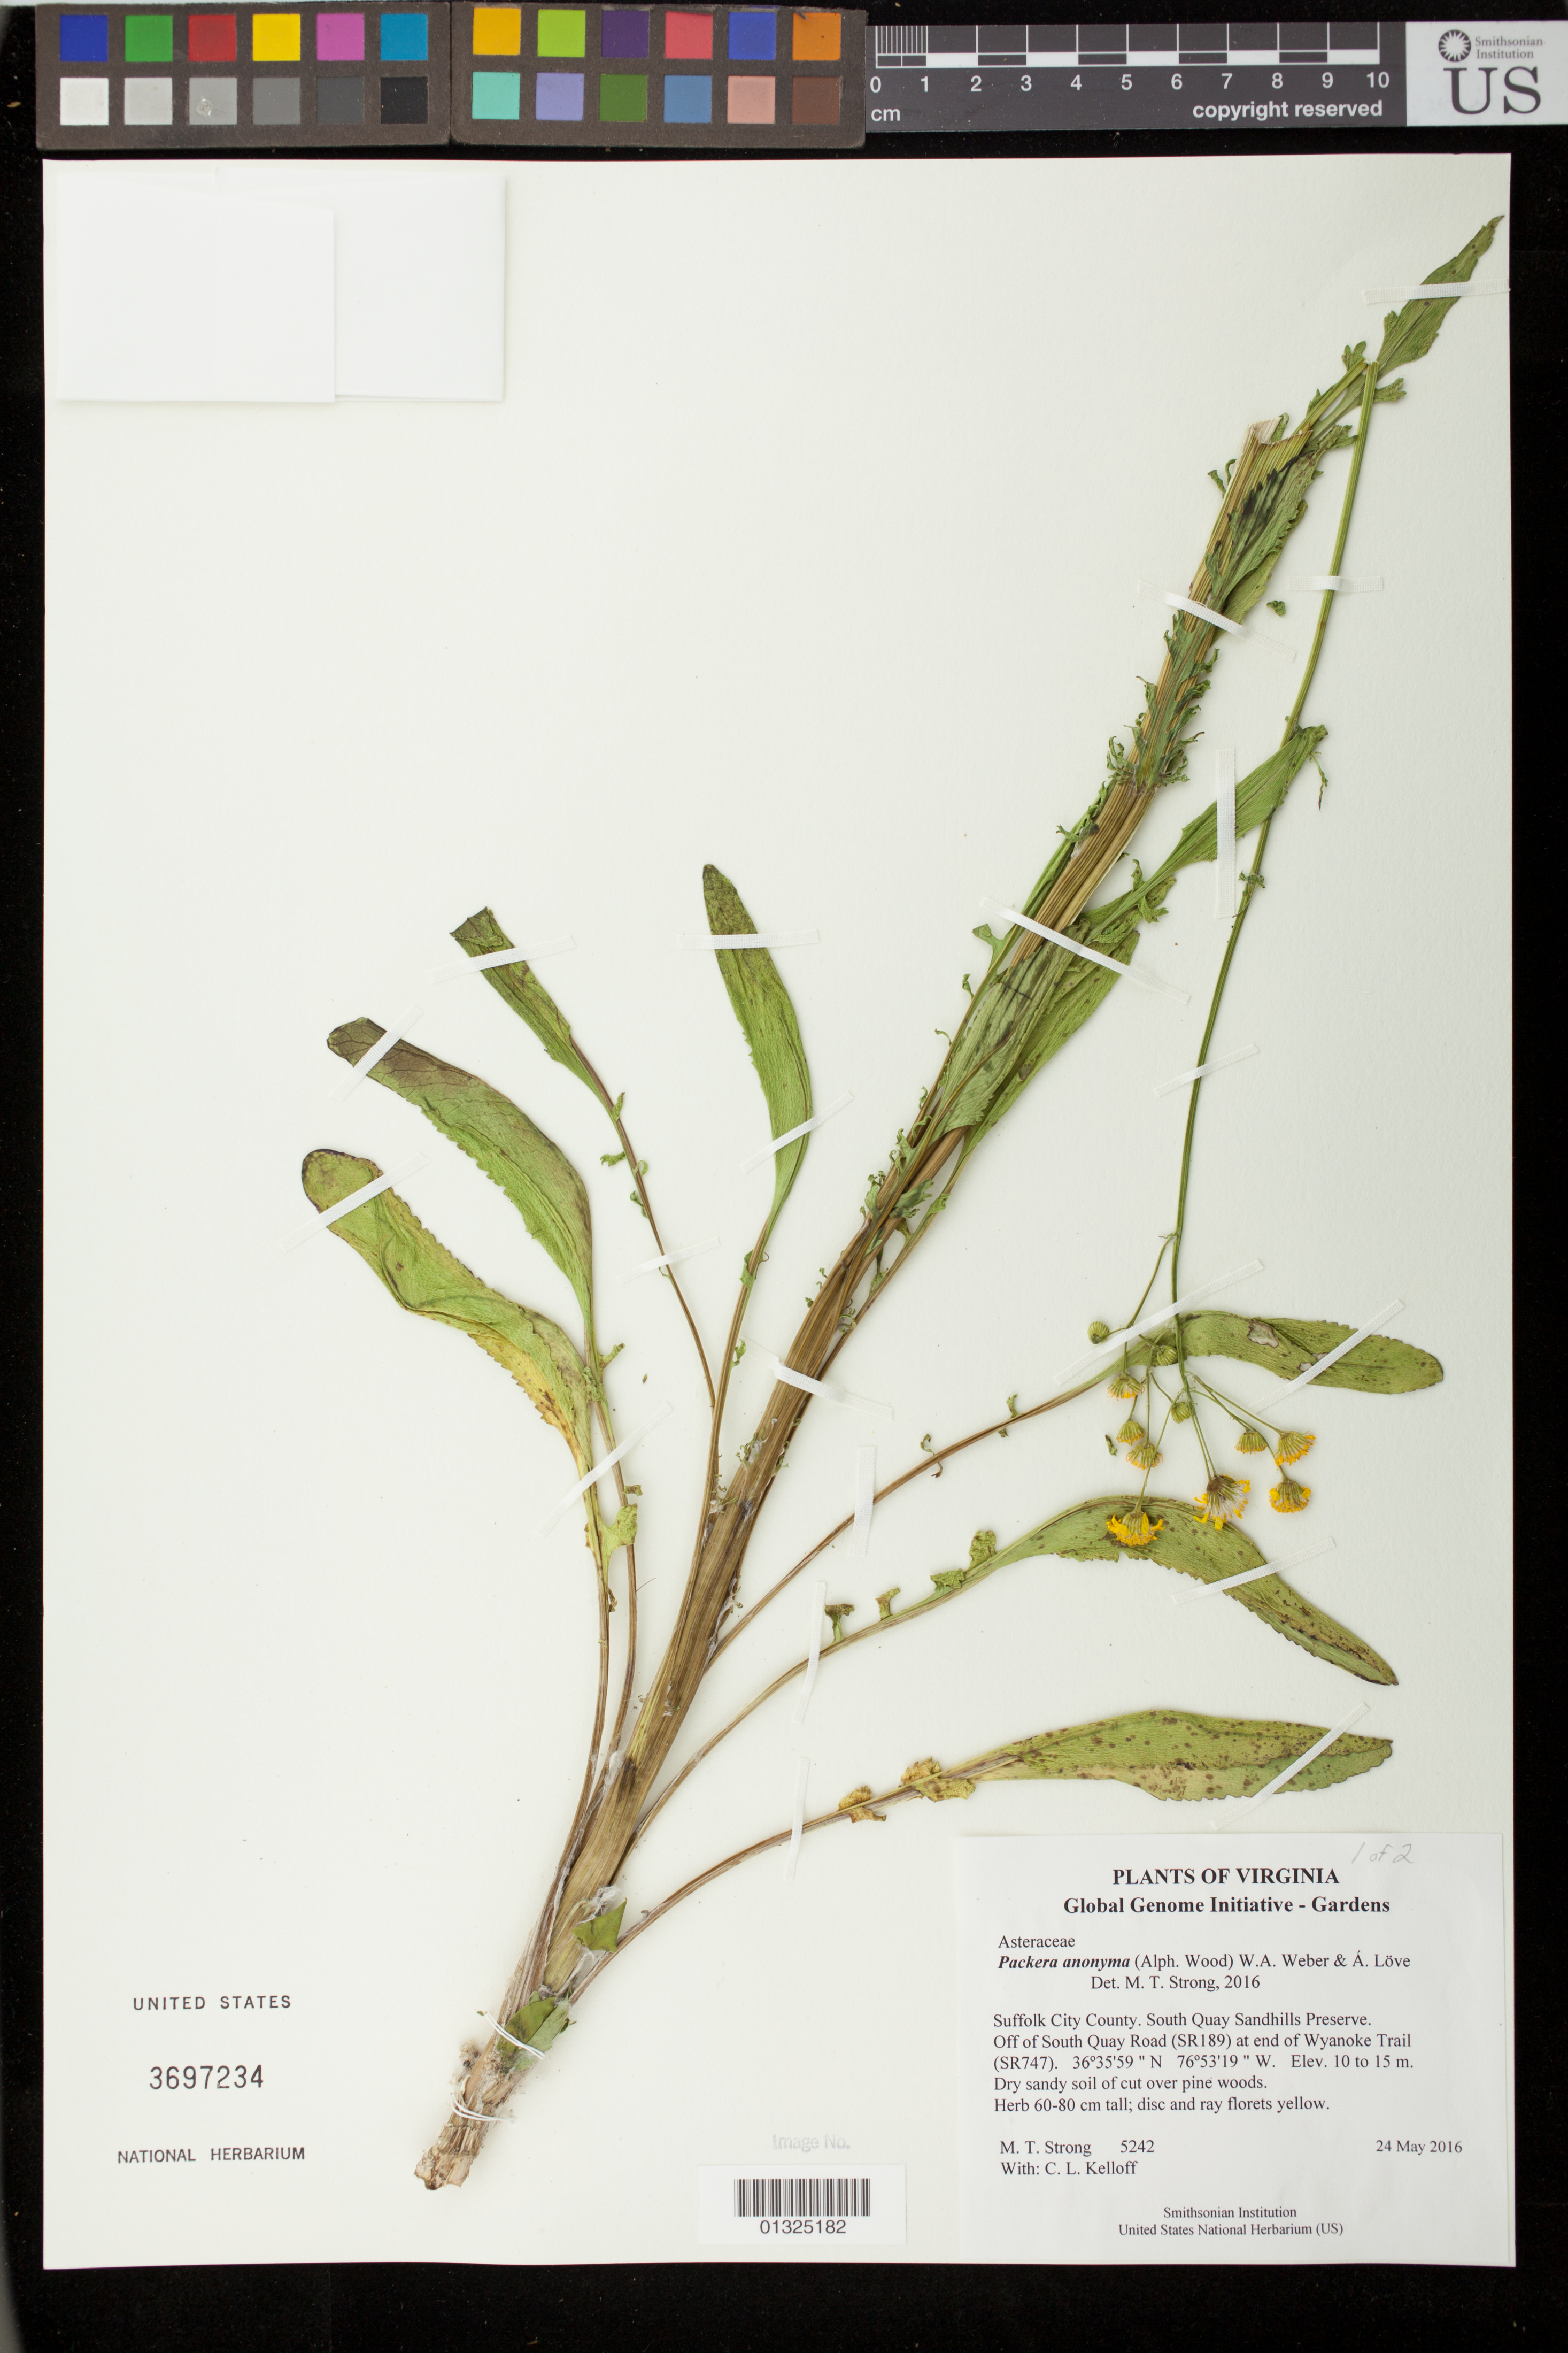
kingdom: Plantae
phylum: Tracheophyta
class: Magnoliopsida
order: Asterales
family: Asteraceae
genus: Packera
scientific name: Packera anonyma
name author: (Alph. Wood) W.A. Weber & Á. Löve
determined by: Strong, Mark T., (BOT), Smithsonian Institution - National Museum of Natural History (UNITED STATES)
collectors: M. T. Strong & C. L. Kelloff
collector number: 5242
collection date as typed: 24 May 2016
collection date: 2016-05-24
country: United States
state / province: Virginia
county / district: Southampton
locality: South Quay Sandhills Preserve. Off of South Quay Road (SR189) at end of Wyanoke Trail (SR747).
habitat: Dry sandy soil of cut over pine woods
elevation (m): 10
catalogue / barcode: US 3697234